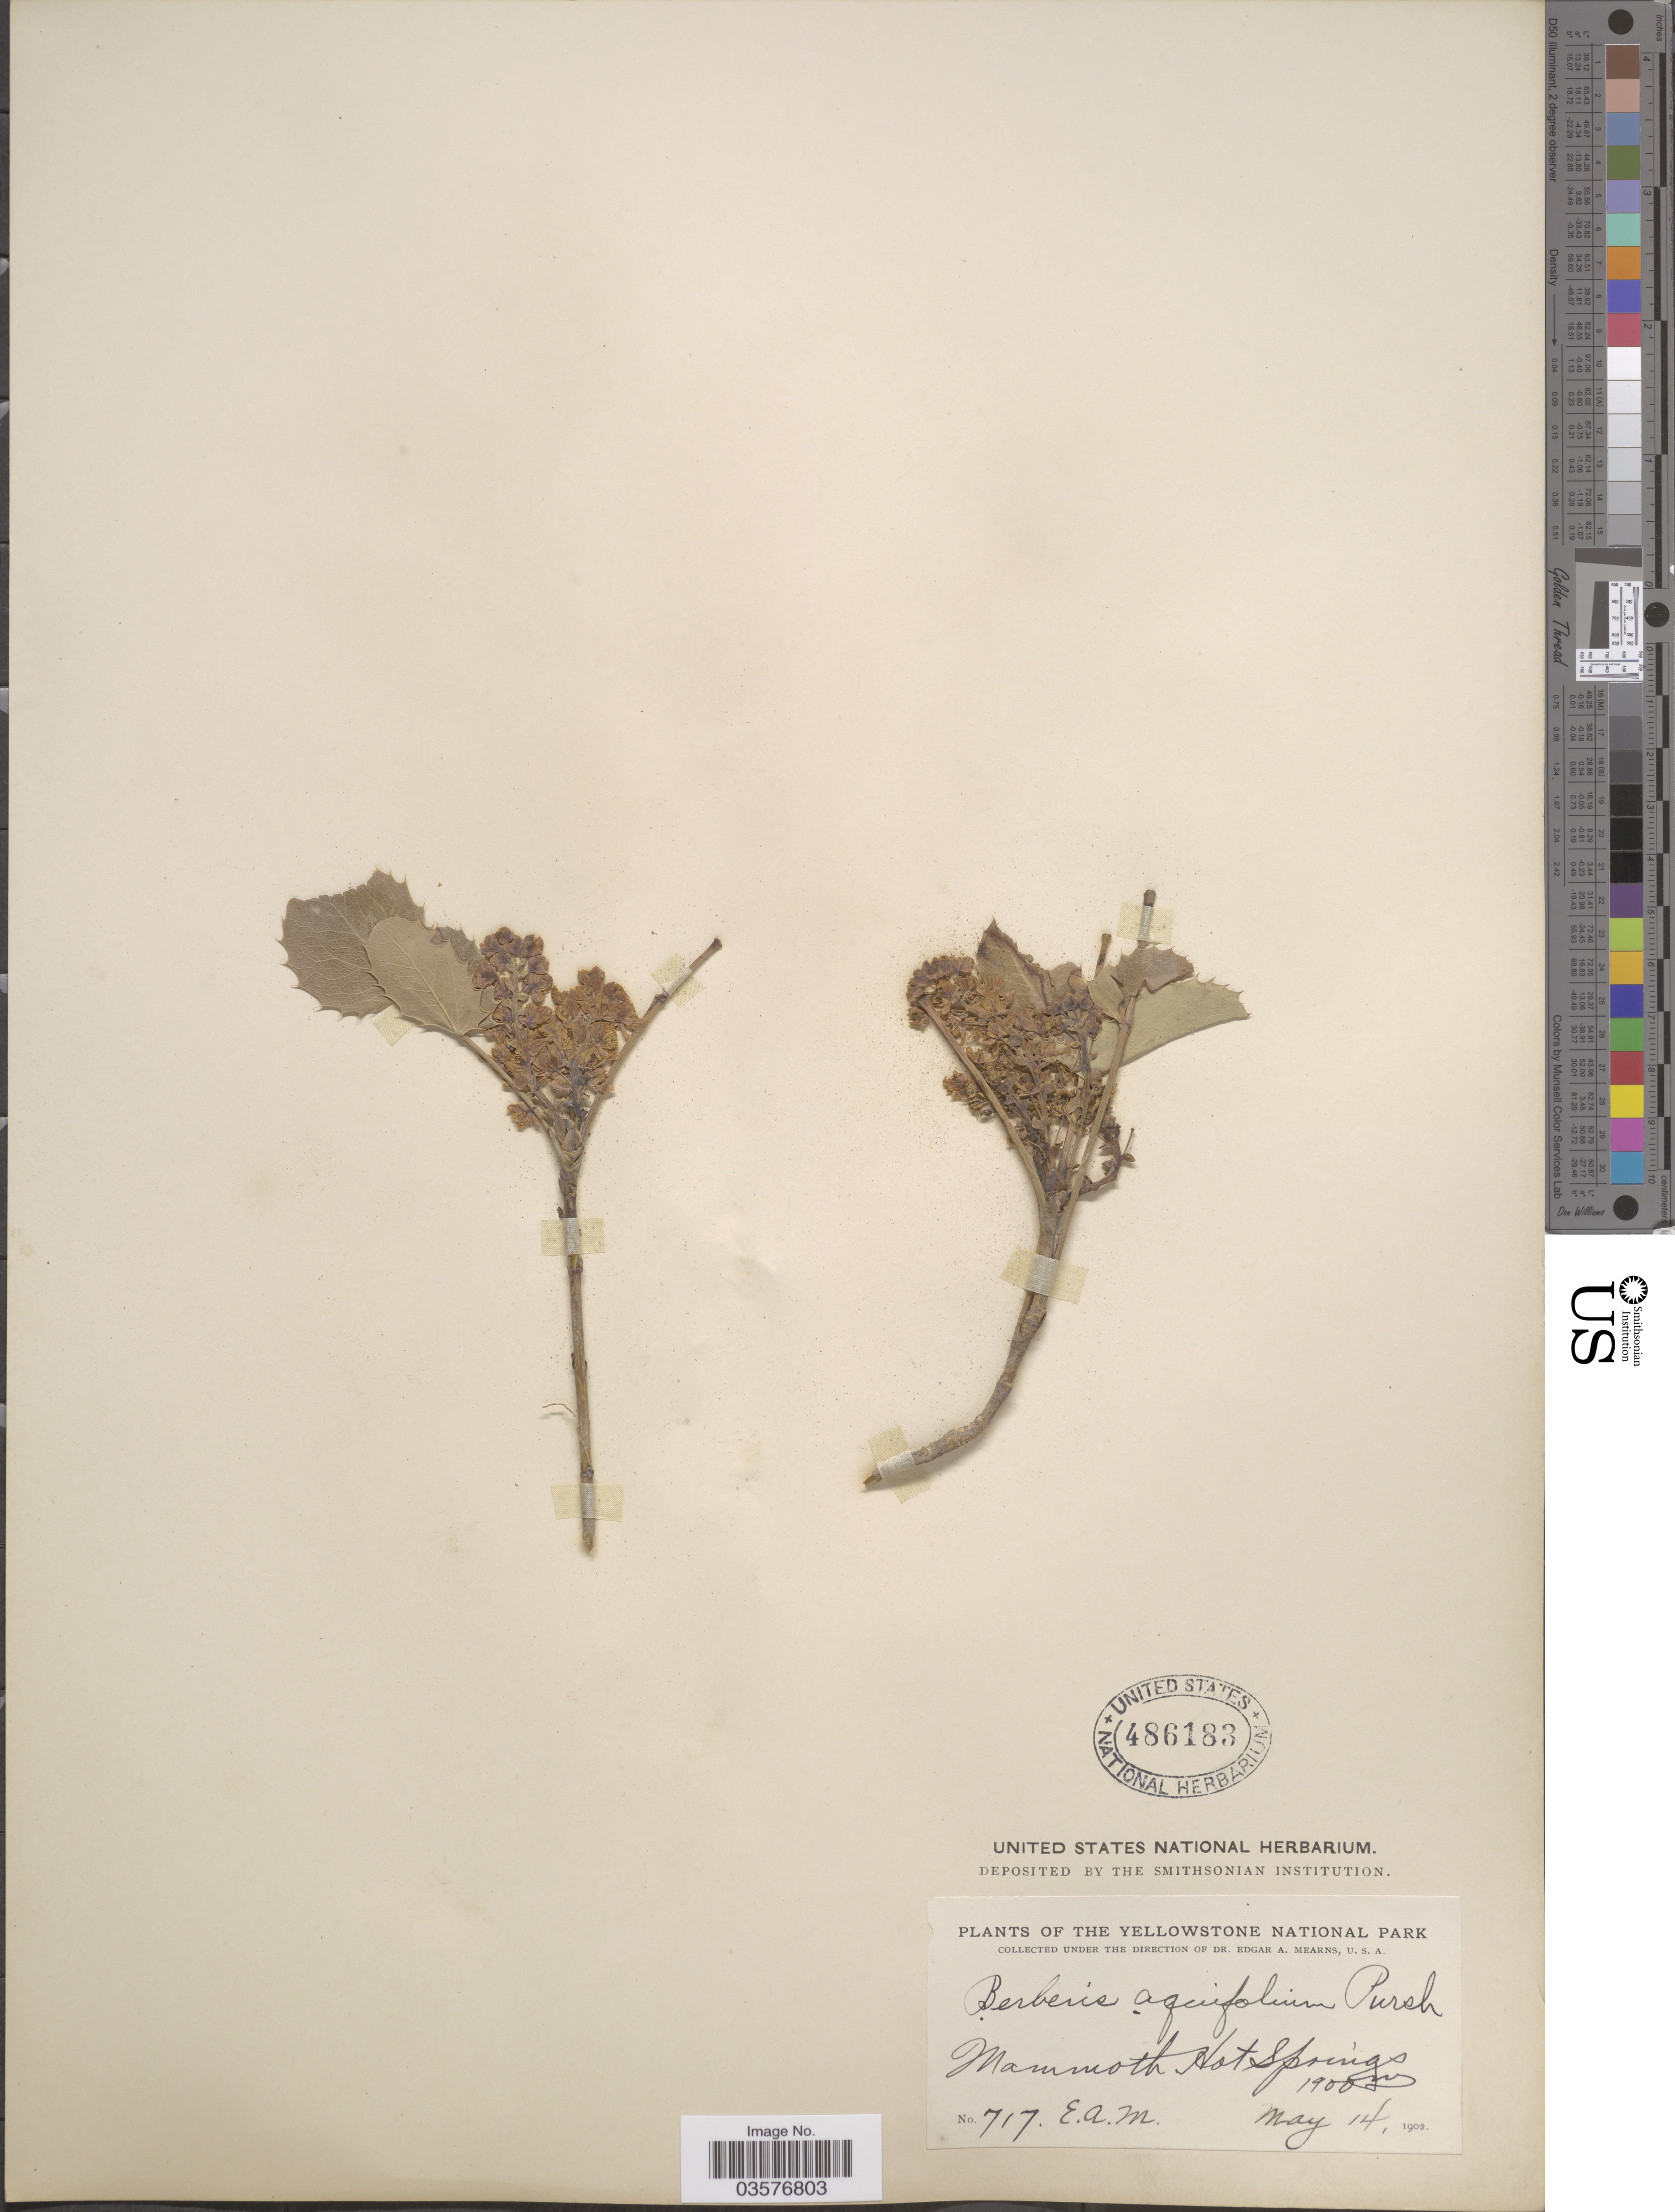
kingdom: Plantae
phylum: Tracheophyta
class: Magnoliopsida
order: Ranunculales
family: Berberidaceae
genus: Mahonia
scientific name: Mahonia repens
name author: (Lindl.) G. Don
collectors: E. A. Mearns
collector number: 717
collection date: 1902-05-14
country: United States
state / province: Wyoming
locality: The Yellowstone National Park. Mammoth Hot Springs.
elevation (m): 1900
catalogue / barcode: US 486183